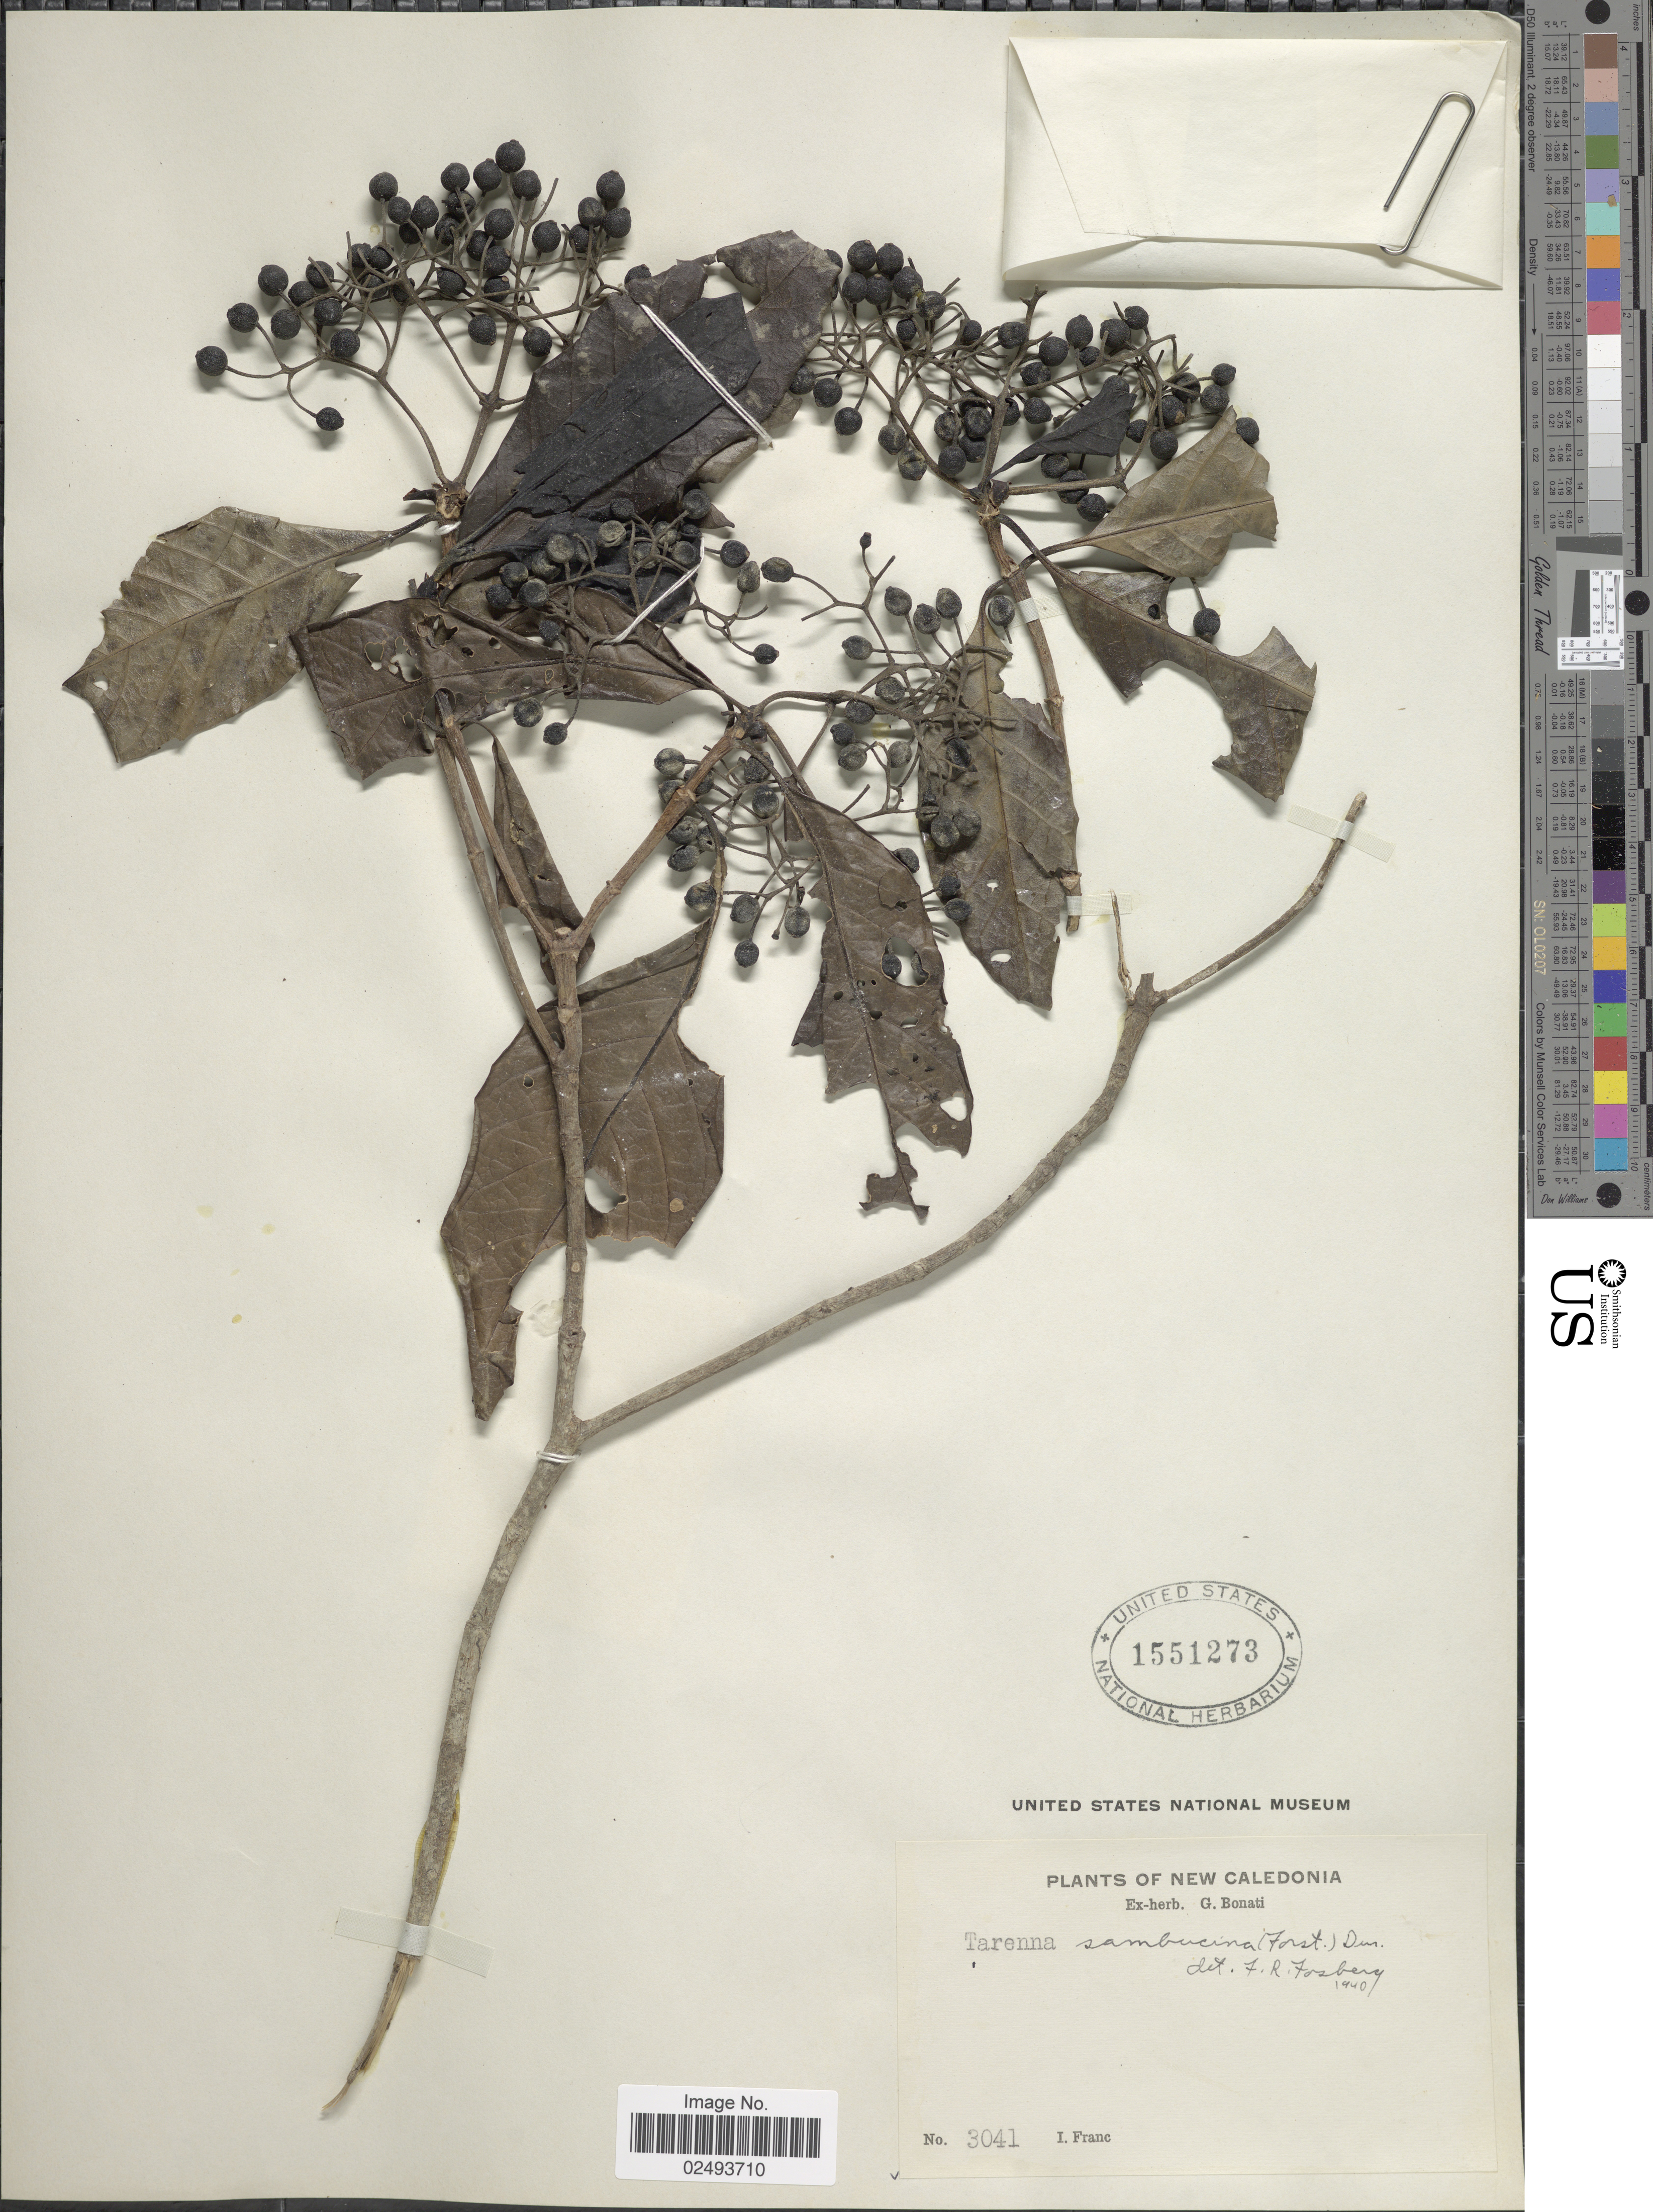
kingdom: Plantae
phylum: Tracheophyta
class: Magnoliopsida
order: Gentianales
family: Rubiaceae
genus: Tarenna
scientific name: Tarenna sambucina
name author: (G. Forst.) Drake ex Durand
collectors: I. Franc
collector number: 3041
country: New Caledonia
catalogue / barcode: US 1551273